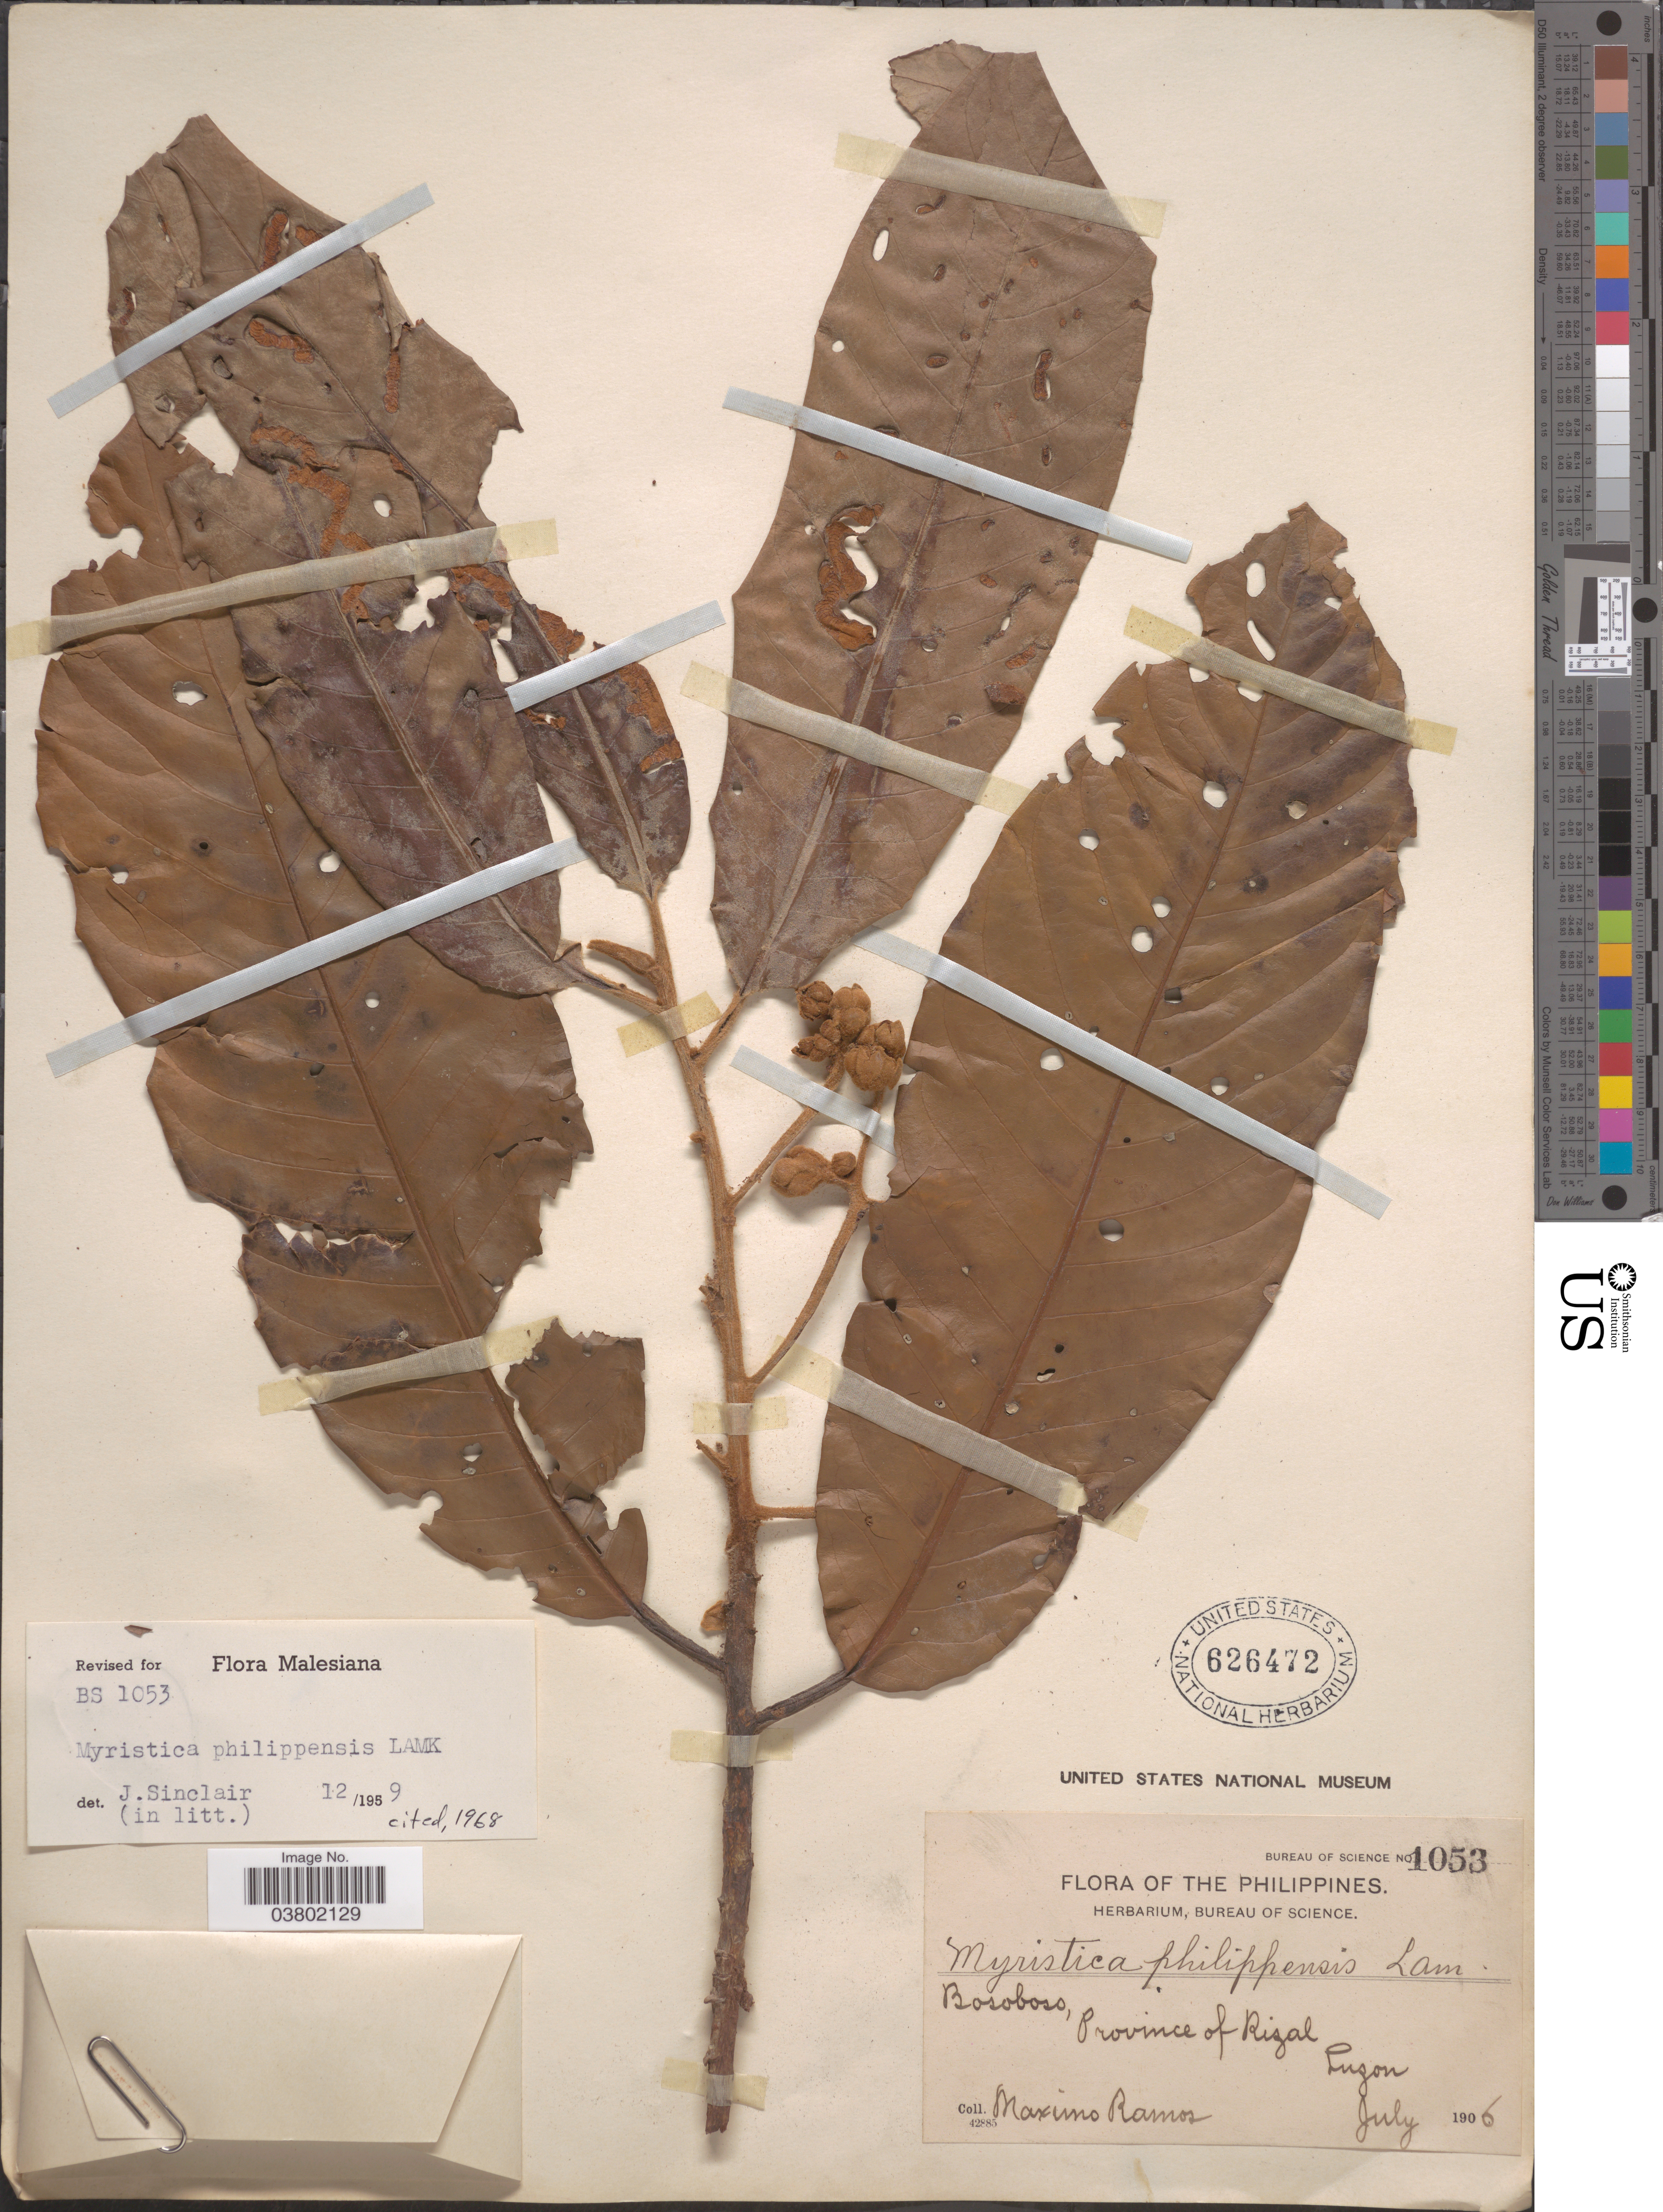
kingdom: Plantae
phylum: Tracheophyta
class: Magnoliopsida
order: Magnoliales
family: Myristicaceae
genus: Myristica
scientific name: Myristica philippensis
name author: Lam.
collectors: M. Ramos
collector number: Bureau of Science 1053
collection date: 1906-07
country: Philippines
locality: Bosoboso, Province of Rizal, Luzon.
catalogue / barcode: US 626472